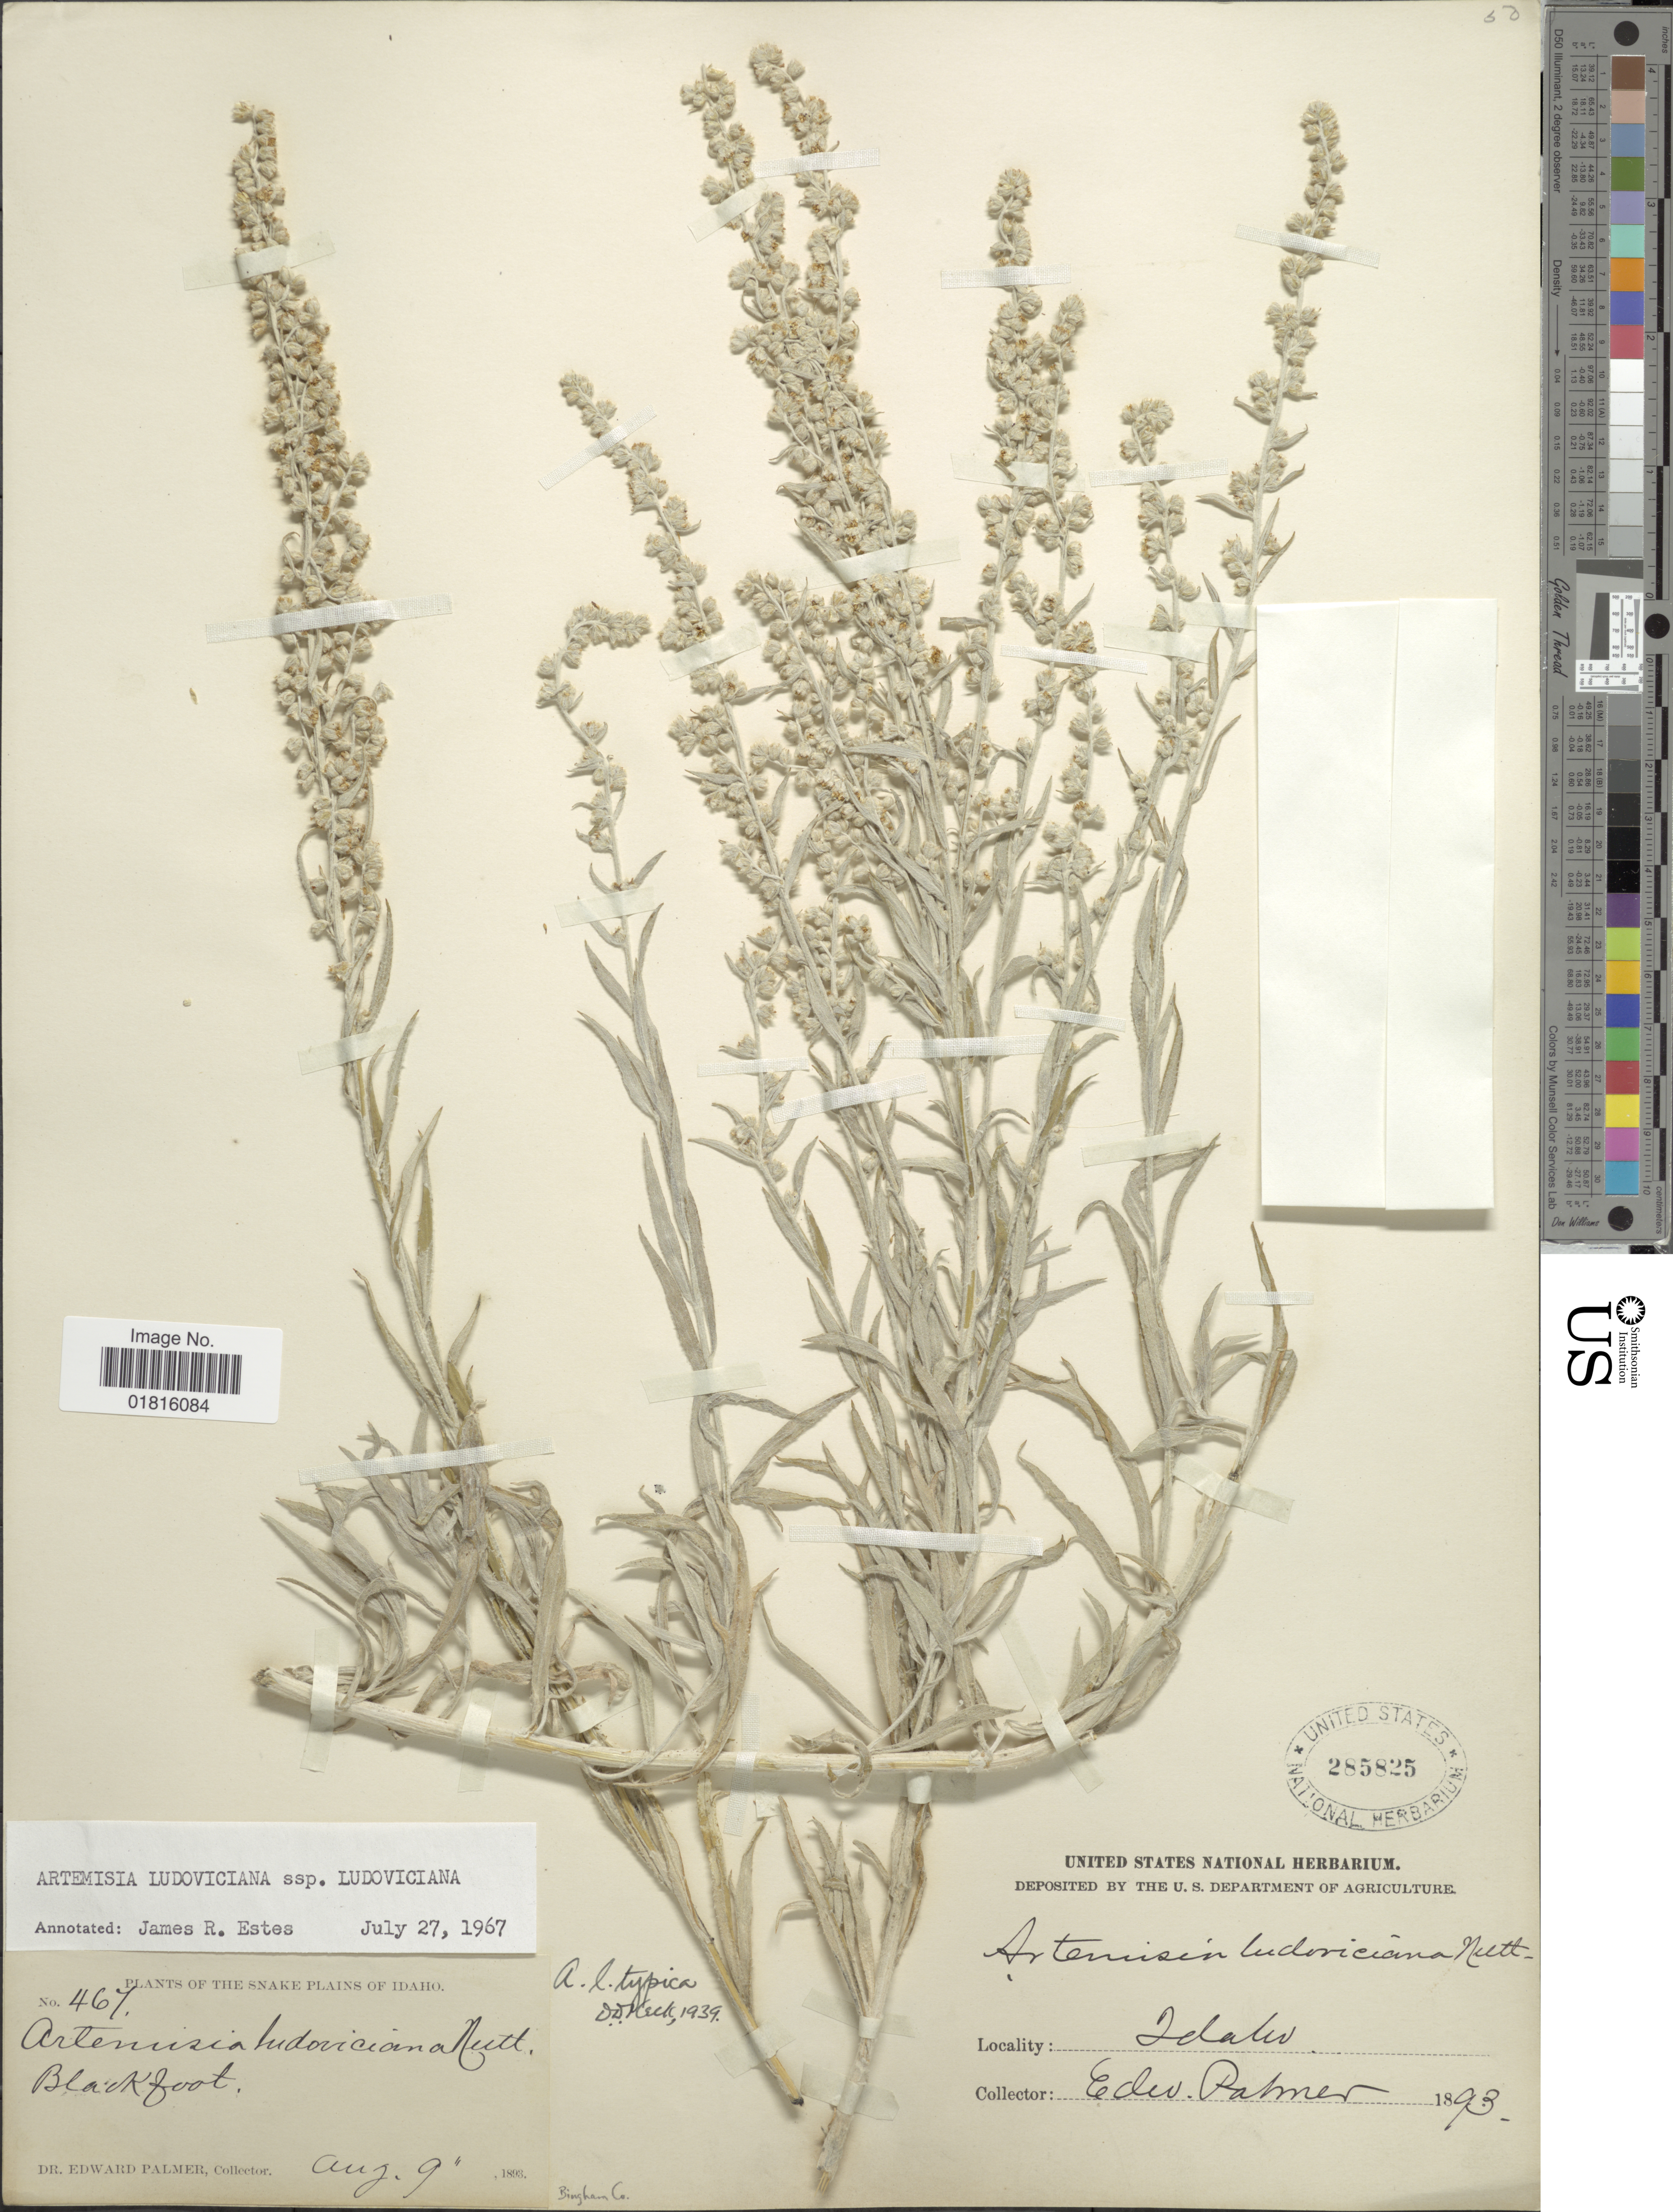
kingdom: Plantae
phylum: Tracheophyta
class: Magnoliopsida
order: Asterales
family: Asteraceae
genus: Artemisia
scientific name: Artemisia ludoviciana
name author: Nutt.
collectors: E. Palmer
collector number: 467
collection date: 1893-08-09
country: United States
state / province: Idaho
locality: Snake plains of Idaho, Blackfoot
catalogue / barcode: US 285825